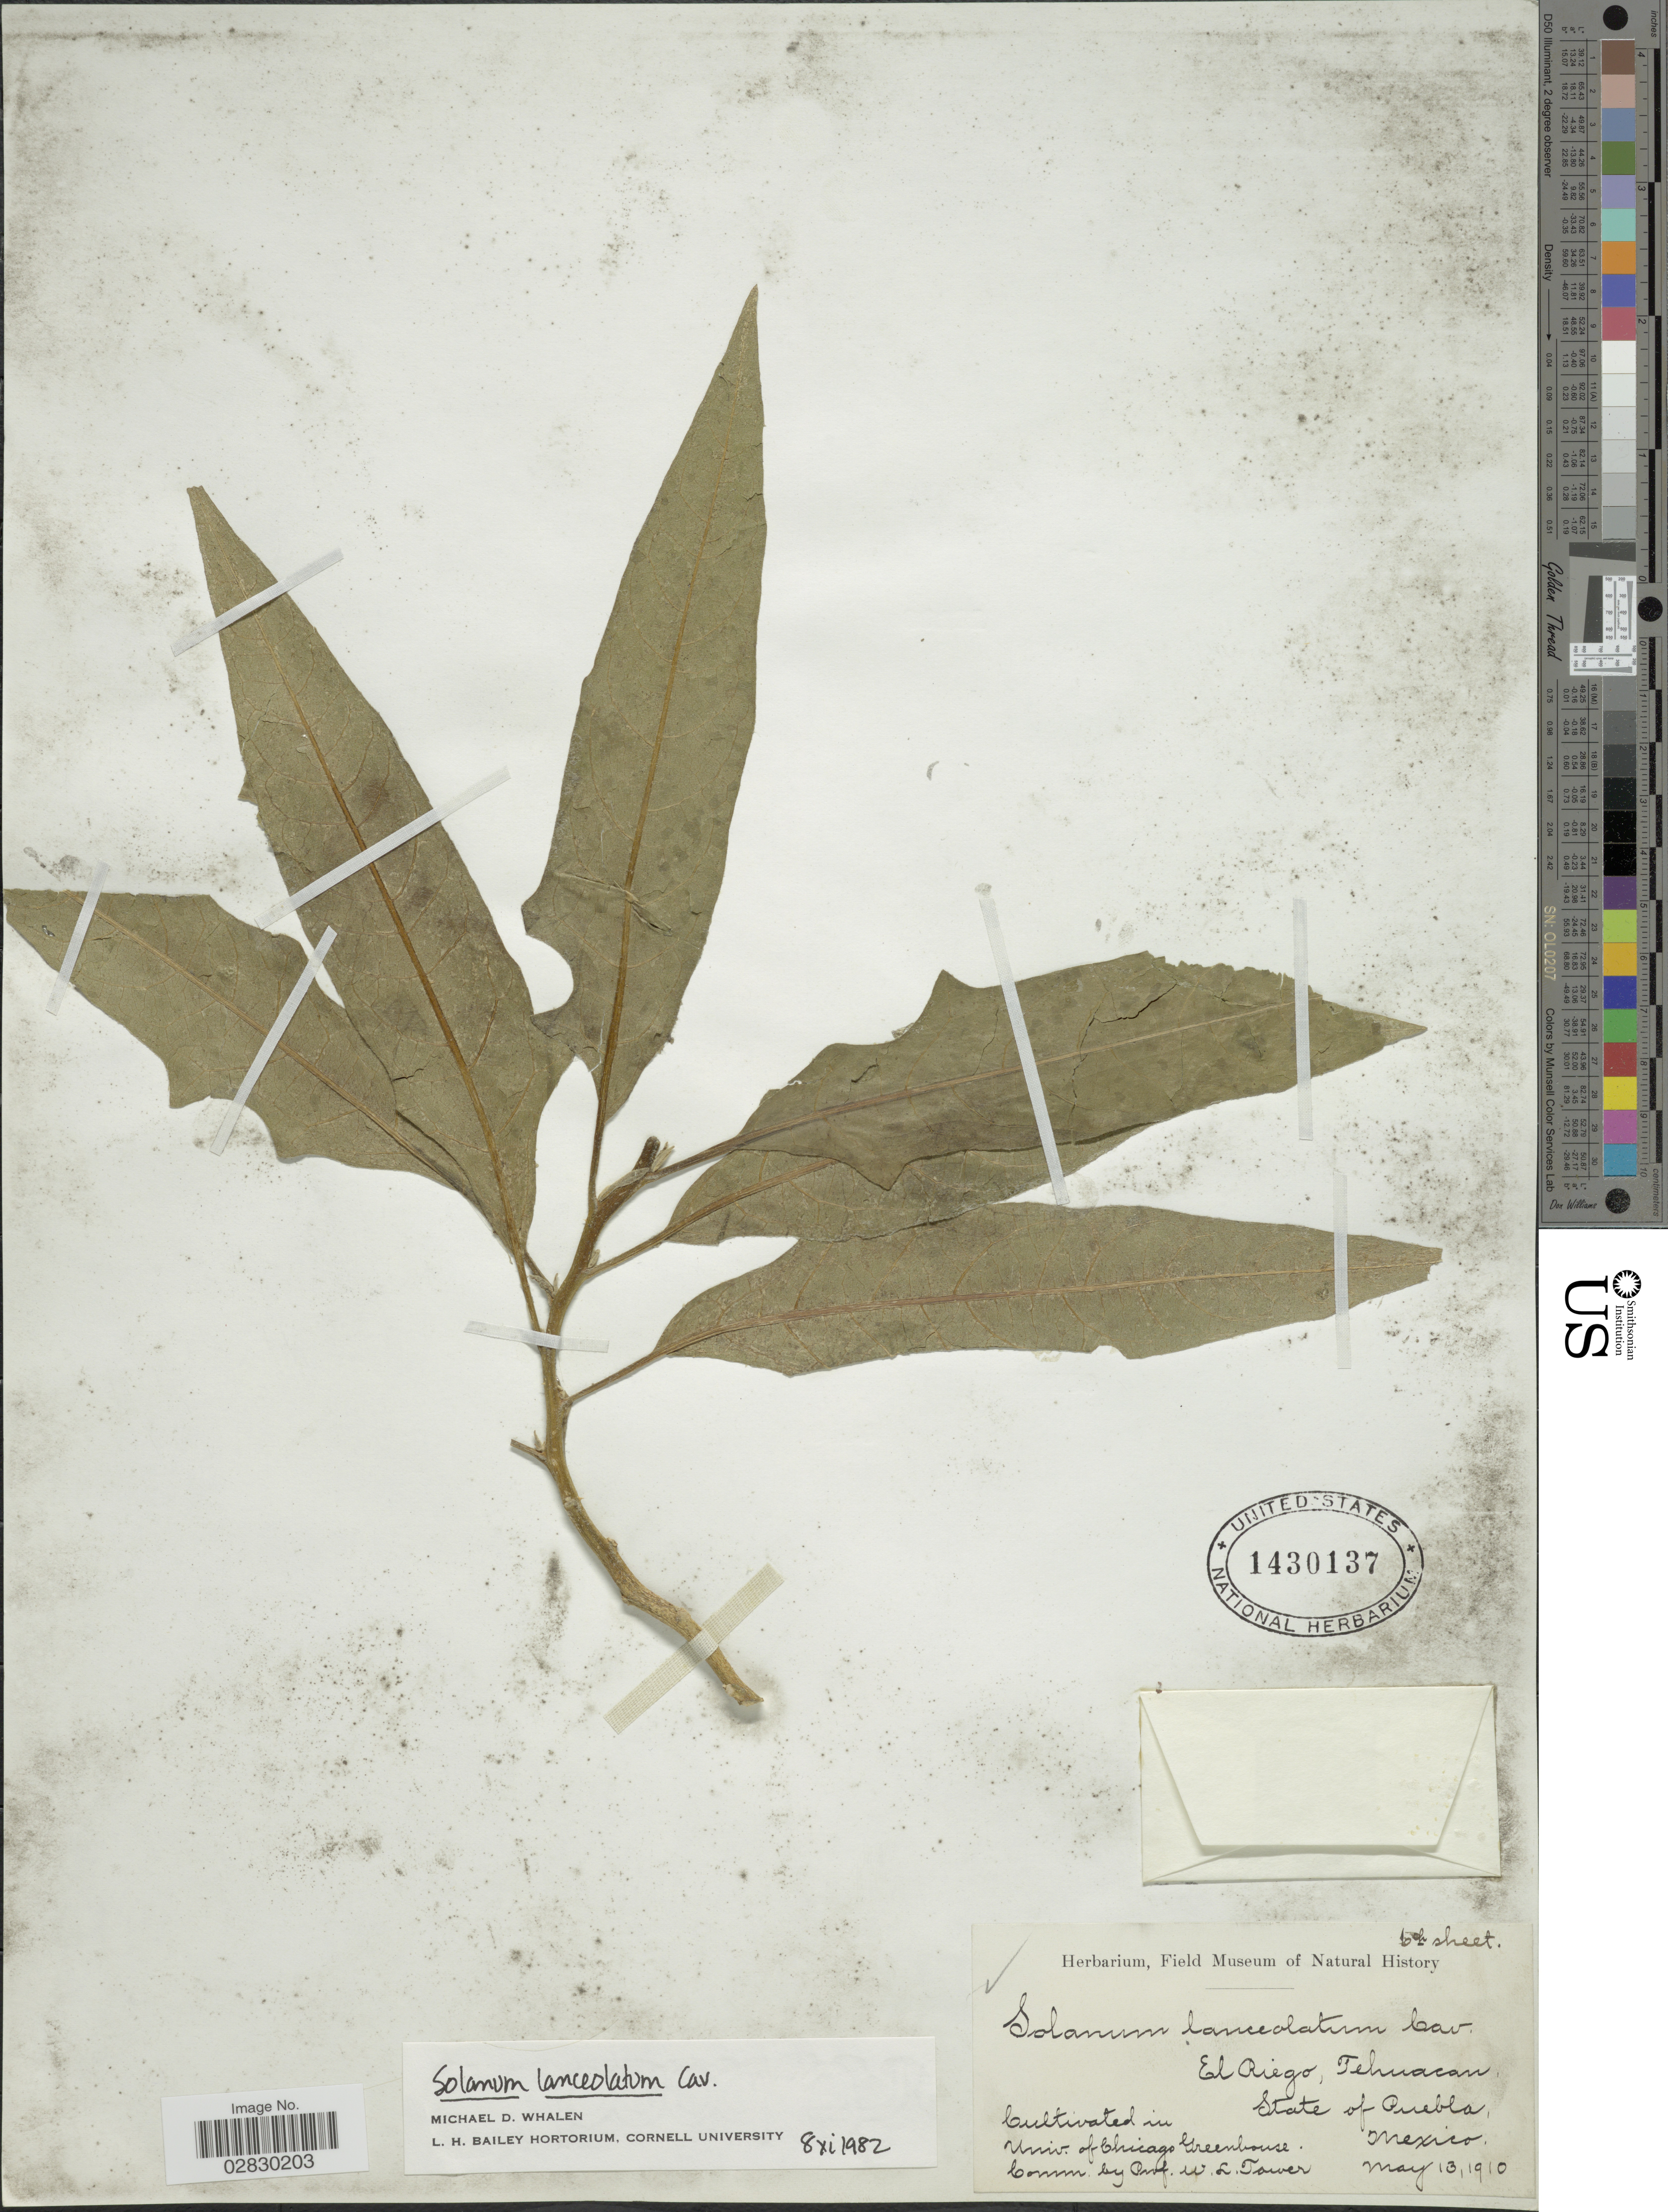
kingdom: Plantae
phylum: Tracheophyta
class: Magnoliopsida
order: Solanales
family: Solanaceae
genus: Solanum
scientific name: Solanum lanceolatum Berthault, nom. illeg.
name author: Berthault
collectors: Ex herb. Field Museum of Natural History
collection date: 1910-05-13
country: United States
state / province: Illinois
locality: Cultivated in Univ. of Chicago Greenhouse.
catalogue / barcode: US 1430137